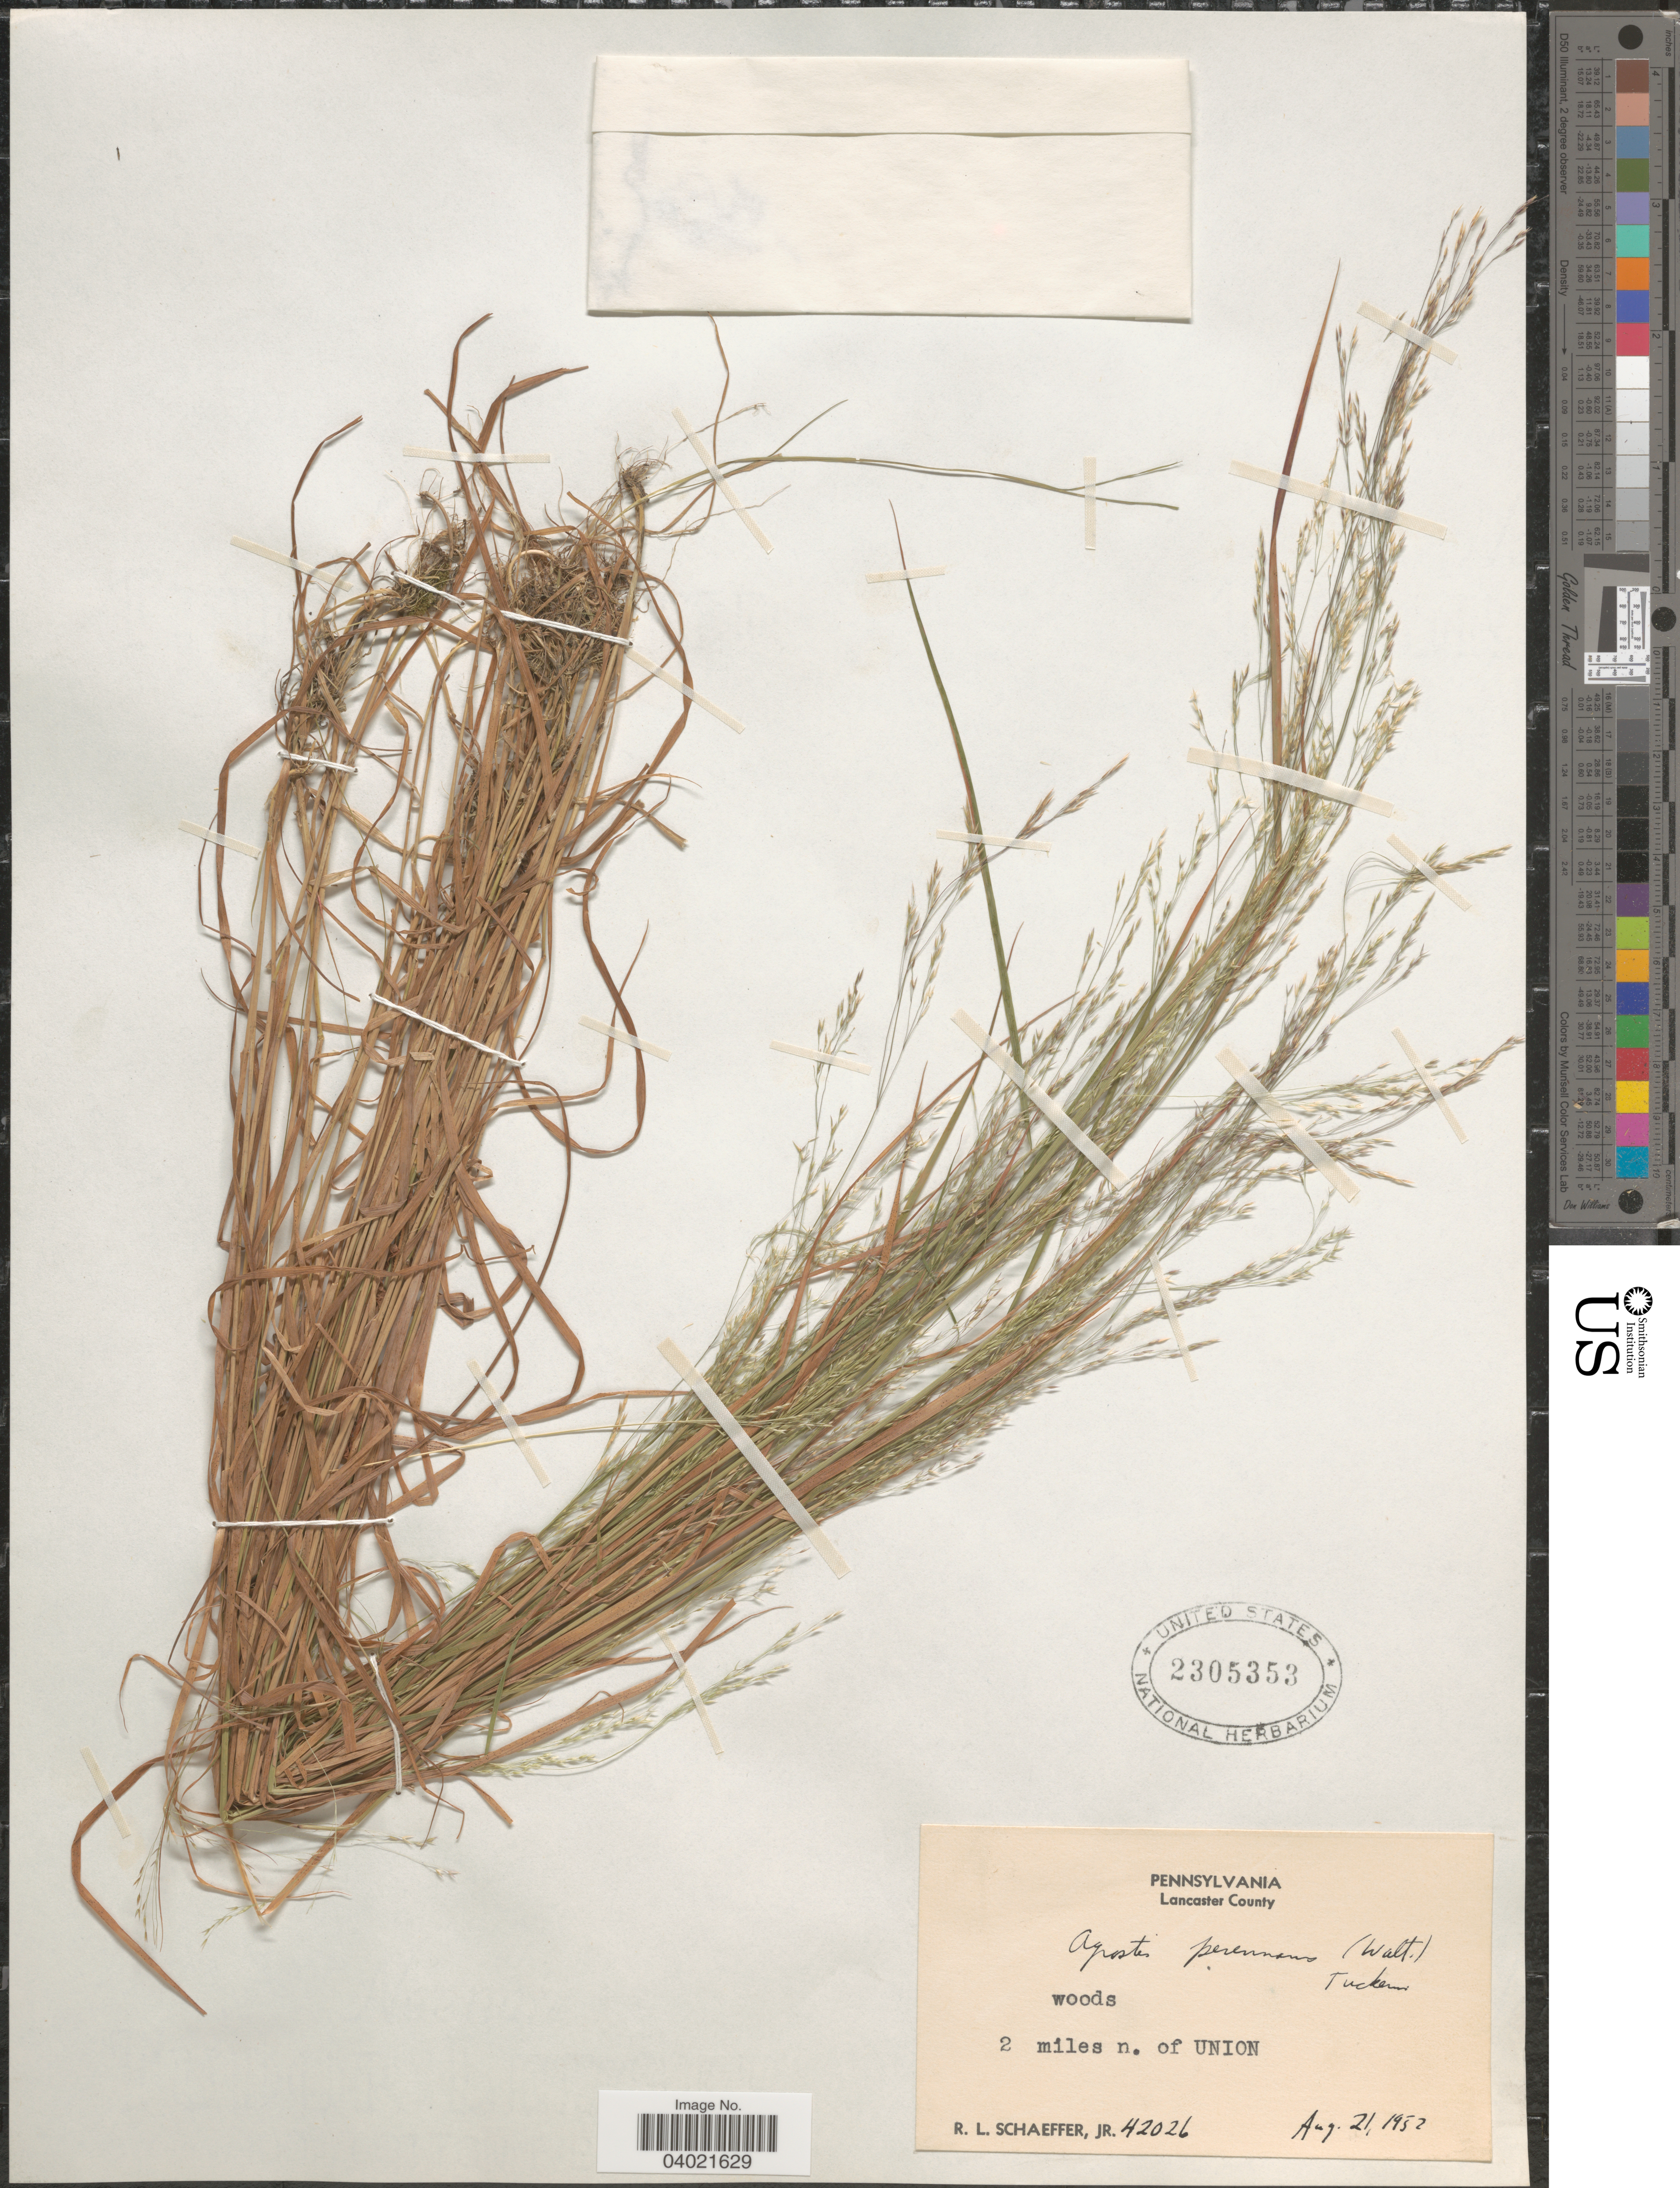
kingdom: Plantae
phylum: Tracheophyta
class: Liliopsida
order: Poales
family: Poaceae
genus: Agrostis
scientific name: Agrostis perennans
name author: (Walter) Tuck.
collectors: R. L. Schaeffer Jr.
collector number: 42026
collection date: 1952-08-21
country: United States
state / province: Pennsylvania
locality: Lancaster County. 2 miles n. of Union.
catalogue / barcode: US 2305353